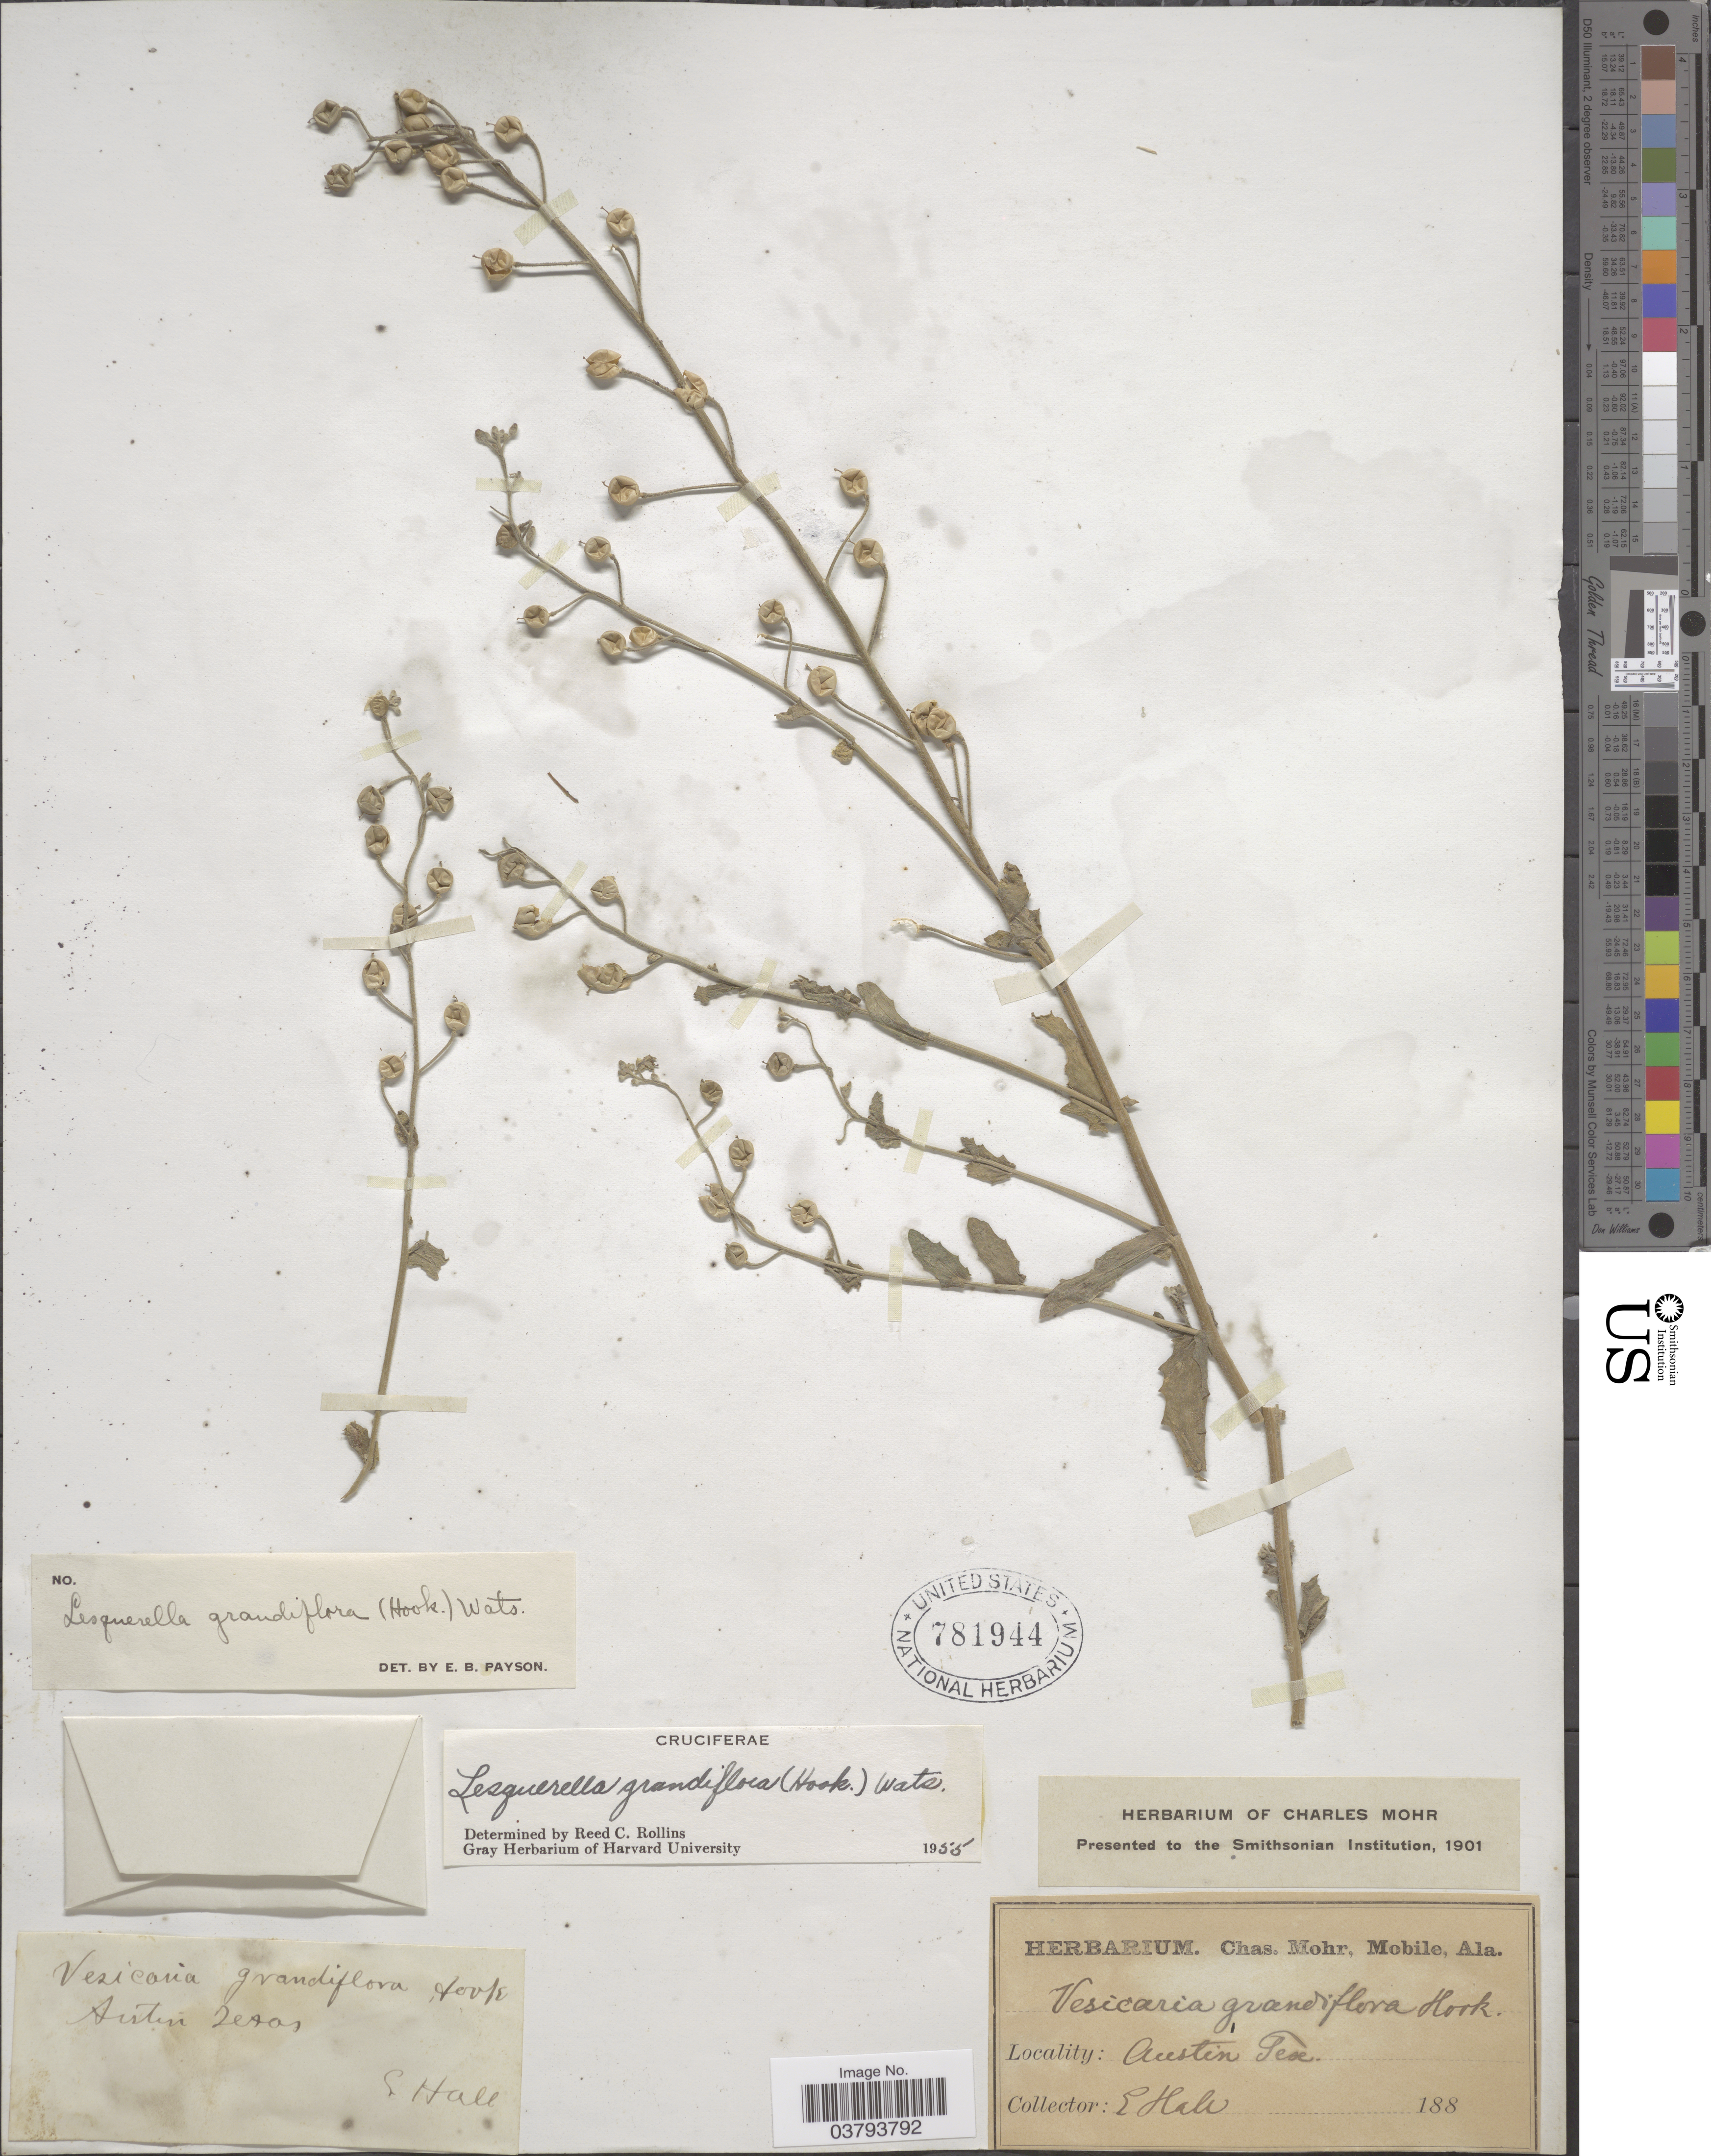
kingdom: Plantae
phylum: Tracheophyta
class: Magnoliopsida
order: Brassicales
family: Brassicaceae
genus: Lesquerella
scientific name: Lesquerella grandiflora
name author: S. Watson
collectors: E. Hall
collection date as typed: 188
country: United States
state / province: Texas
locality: Austin.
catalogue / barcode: US 781944